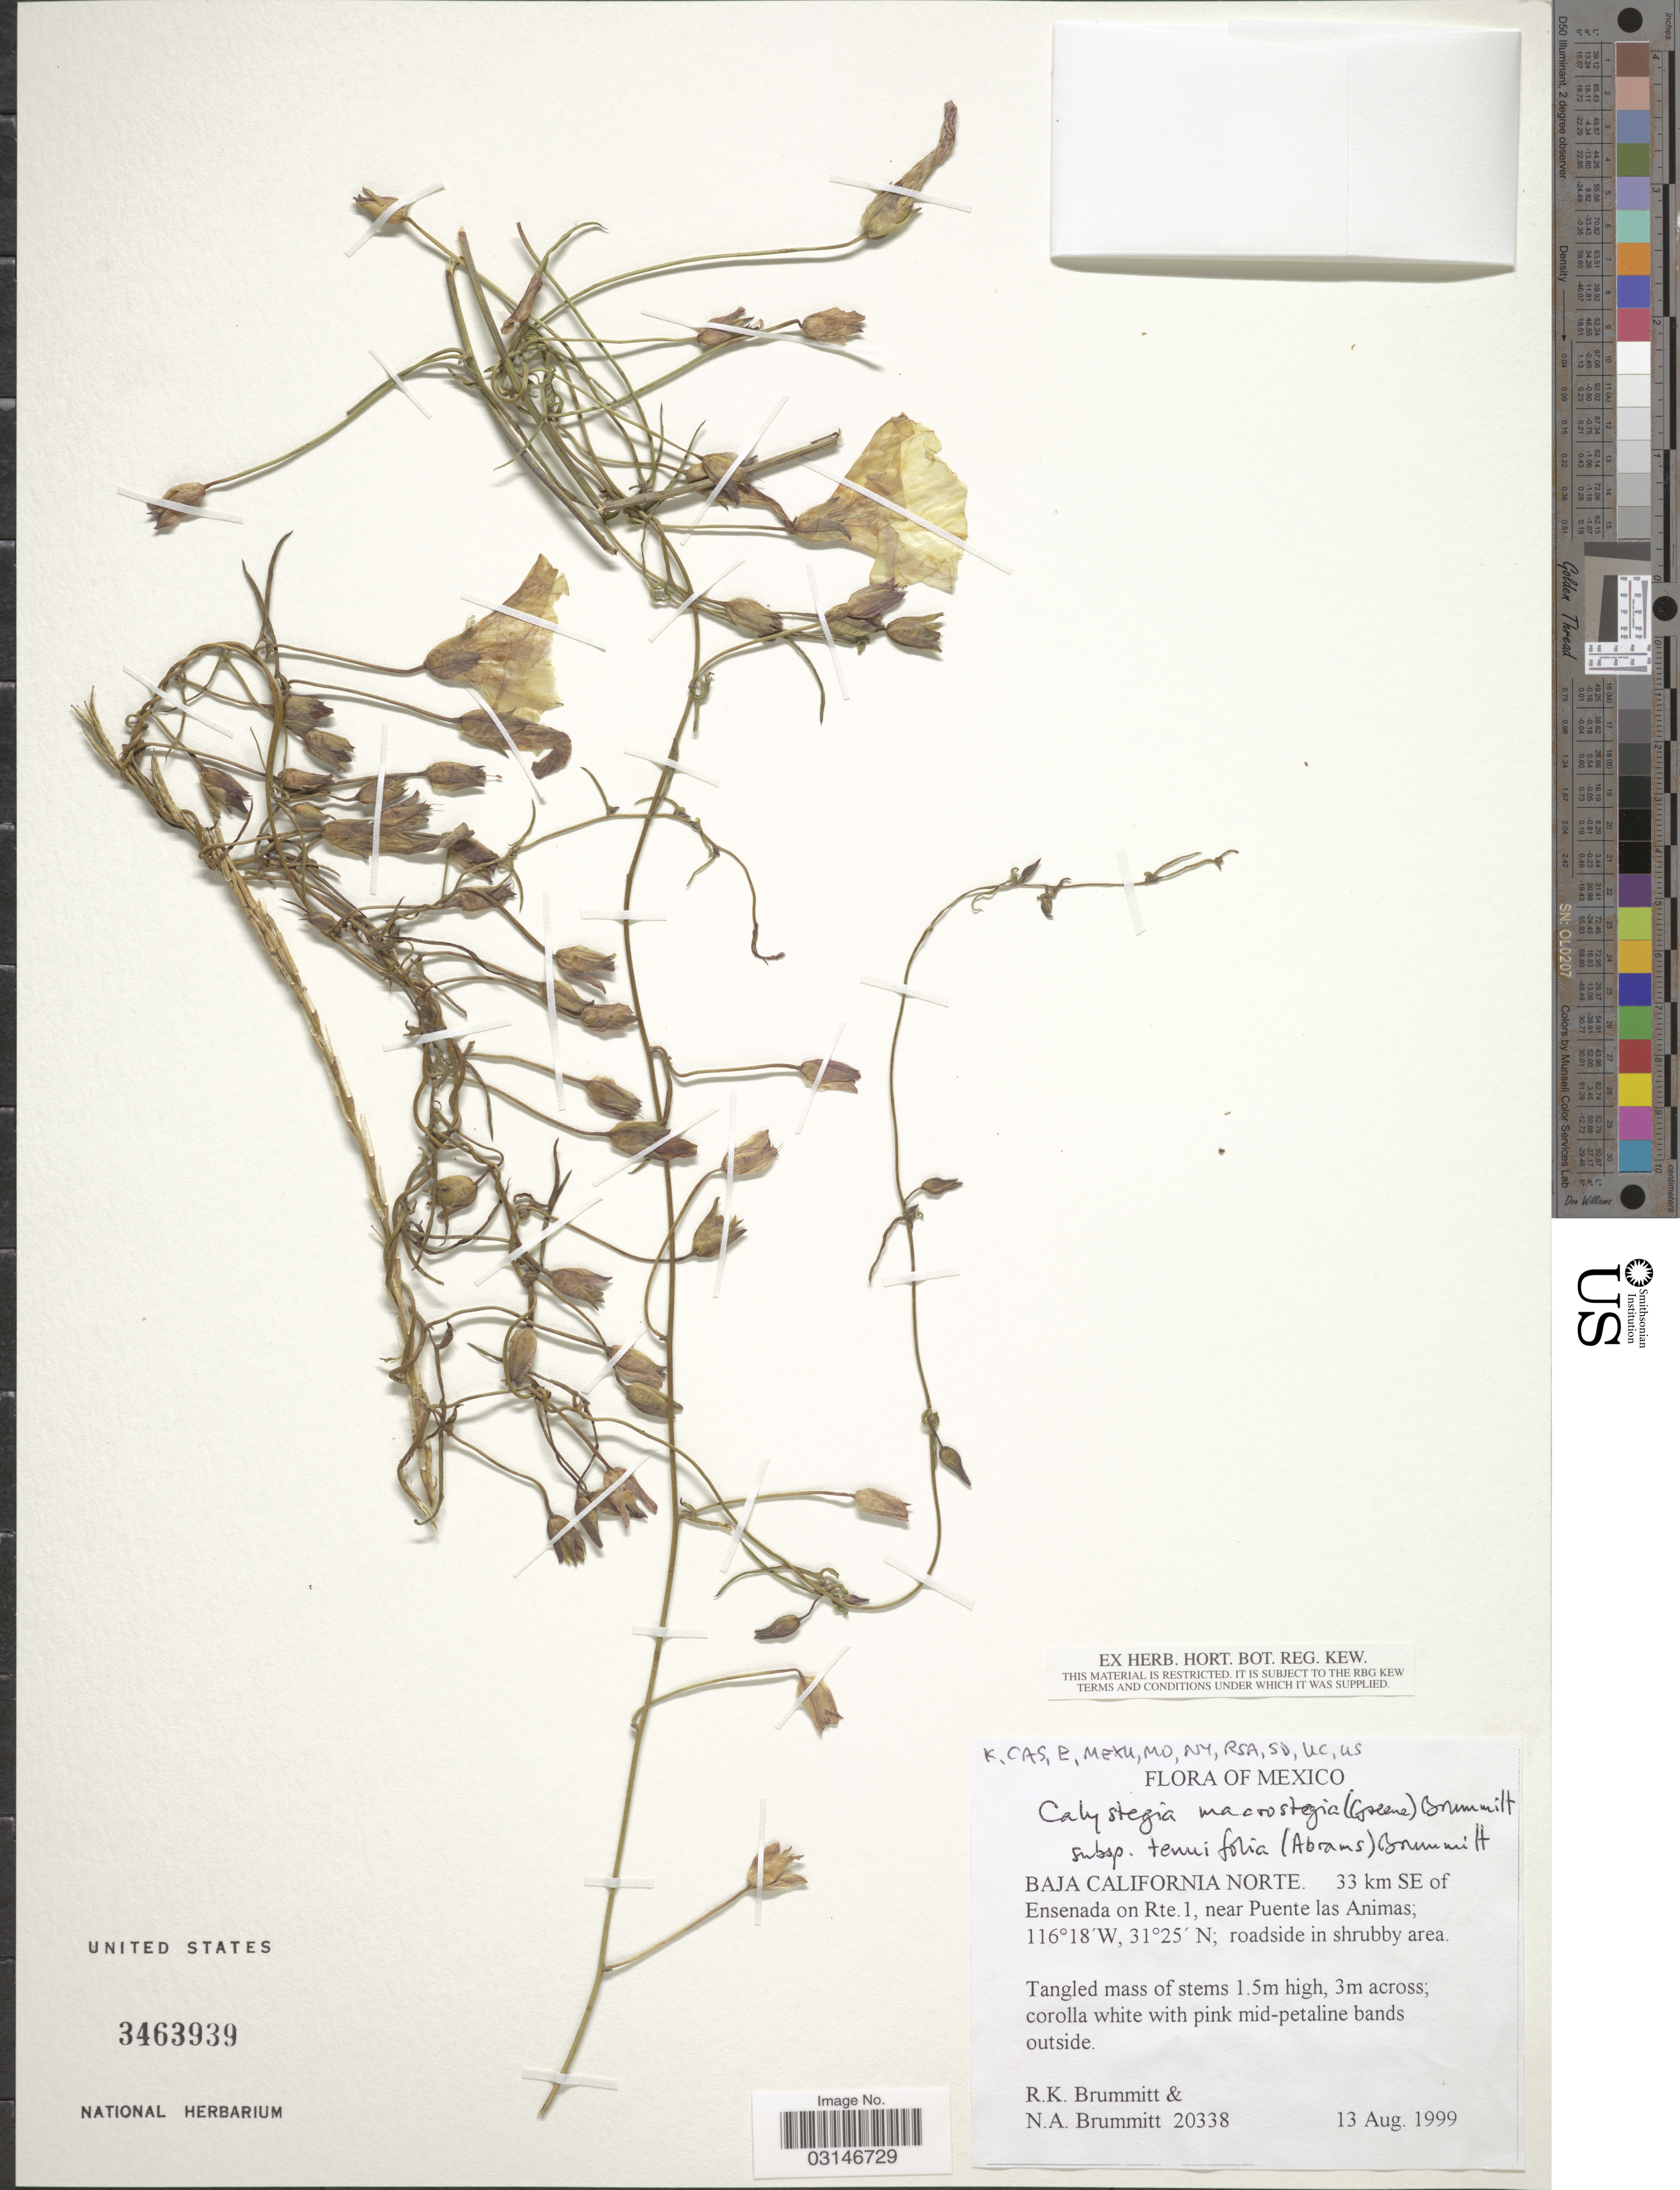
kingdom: Plantae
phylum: Tracheophyta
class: Magnoliopsida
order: Solanales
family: Convolvulaceae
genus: Calystegia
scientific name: Calystegia macrostegia subsp. tenuifolia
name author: (Abrams) Brummitt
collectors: R. K. Brummitt & N. A . Brummitt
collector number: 20338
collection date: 1999-08-13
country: Mexico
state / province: Baja California Norte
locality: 33 km SE of Ensenada on Rte. 1, near Puente las Animas.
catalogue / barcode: US 3463939